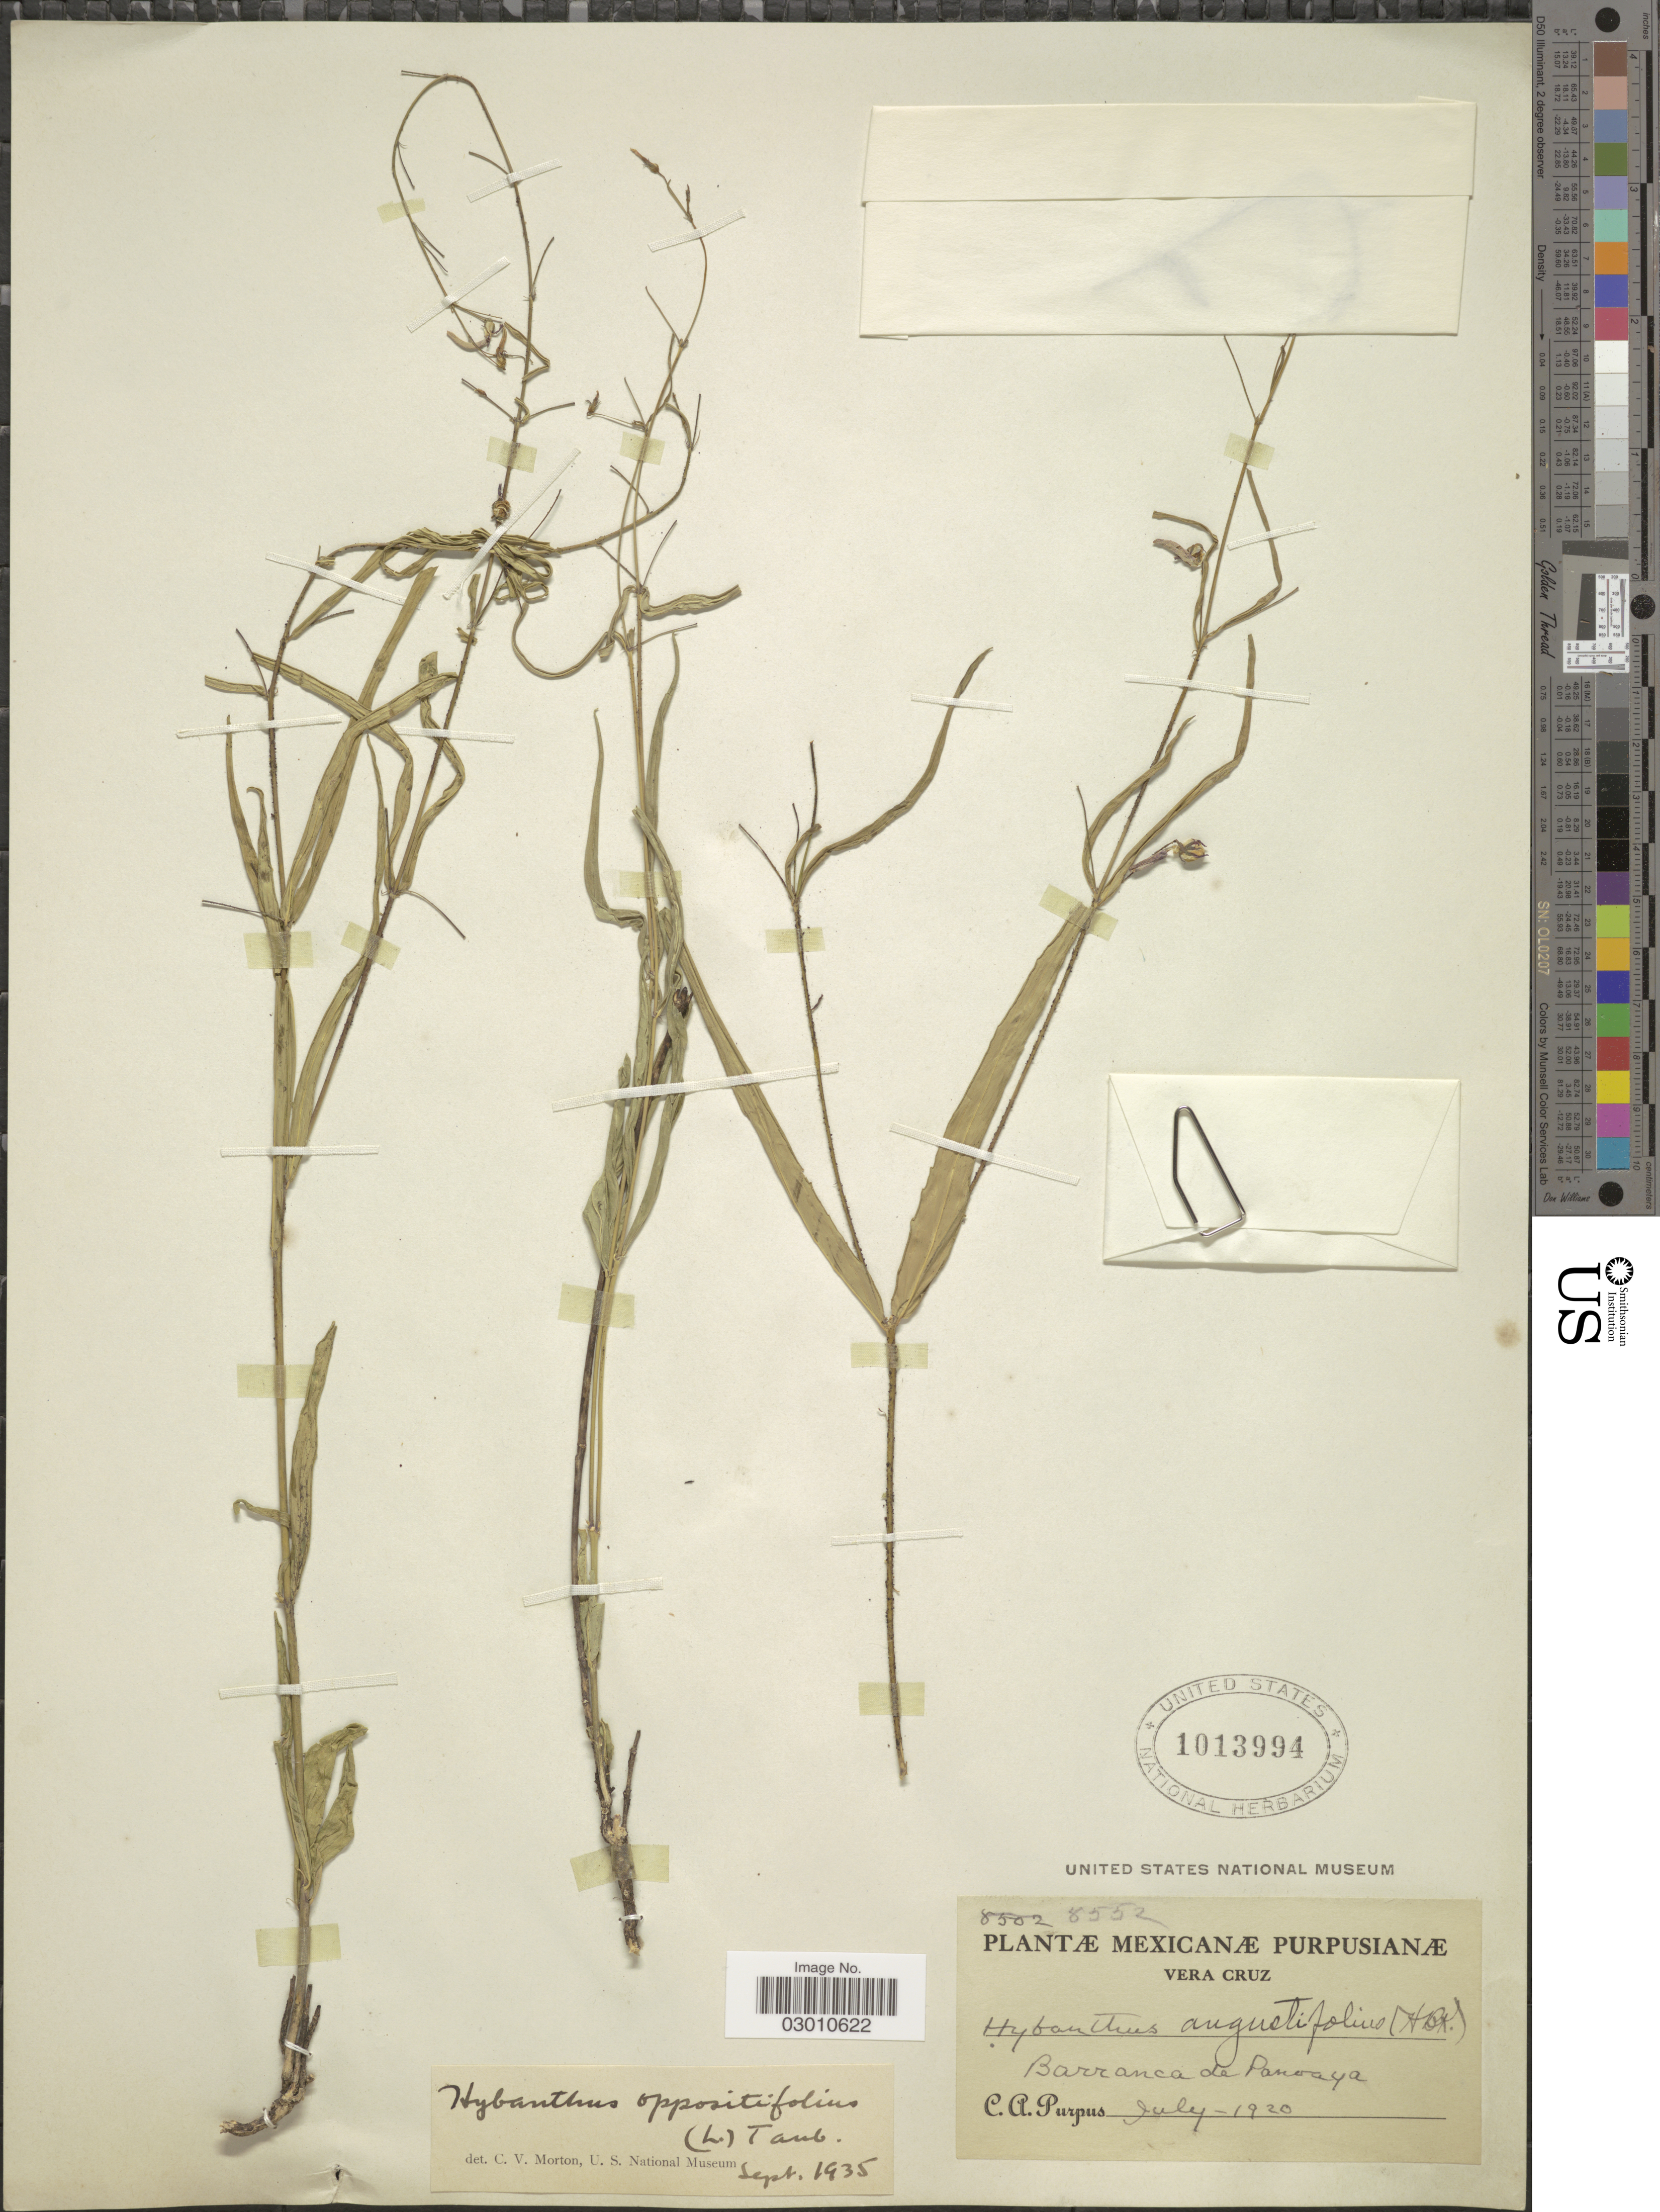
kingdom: Plantae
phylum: Tracheophyta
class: Magnoliopsida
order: Malpighiales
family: Violaceae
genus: Pombalia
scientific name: Pombalia oppositifolia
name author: (L.) Paula-Souza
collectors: C. A. Purpus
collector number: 8552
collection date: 1920-07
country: Mexico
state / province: Veracruz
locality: Vera Cruz. Barranca de Panoaya.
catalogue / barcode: US 1013994